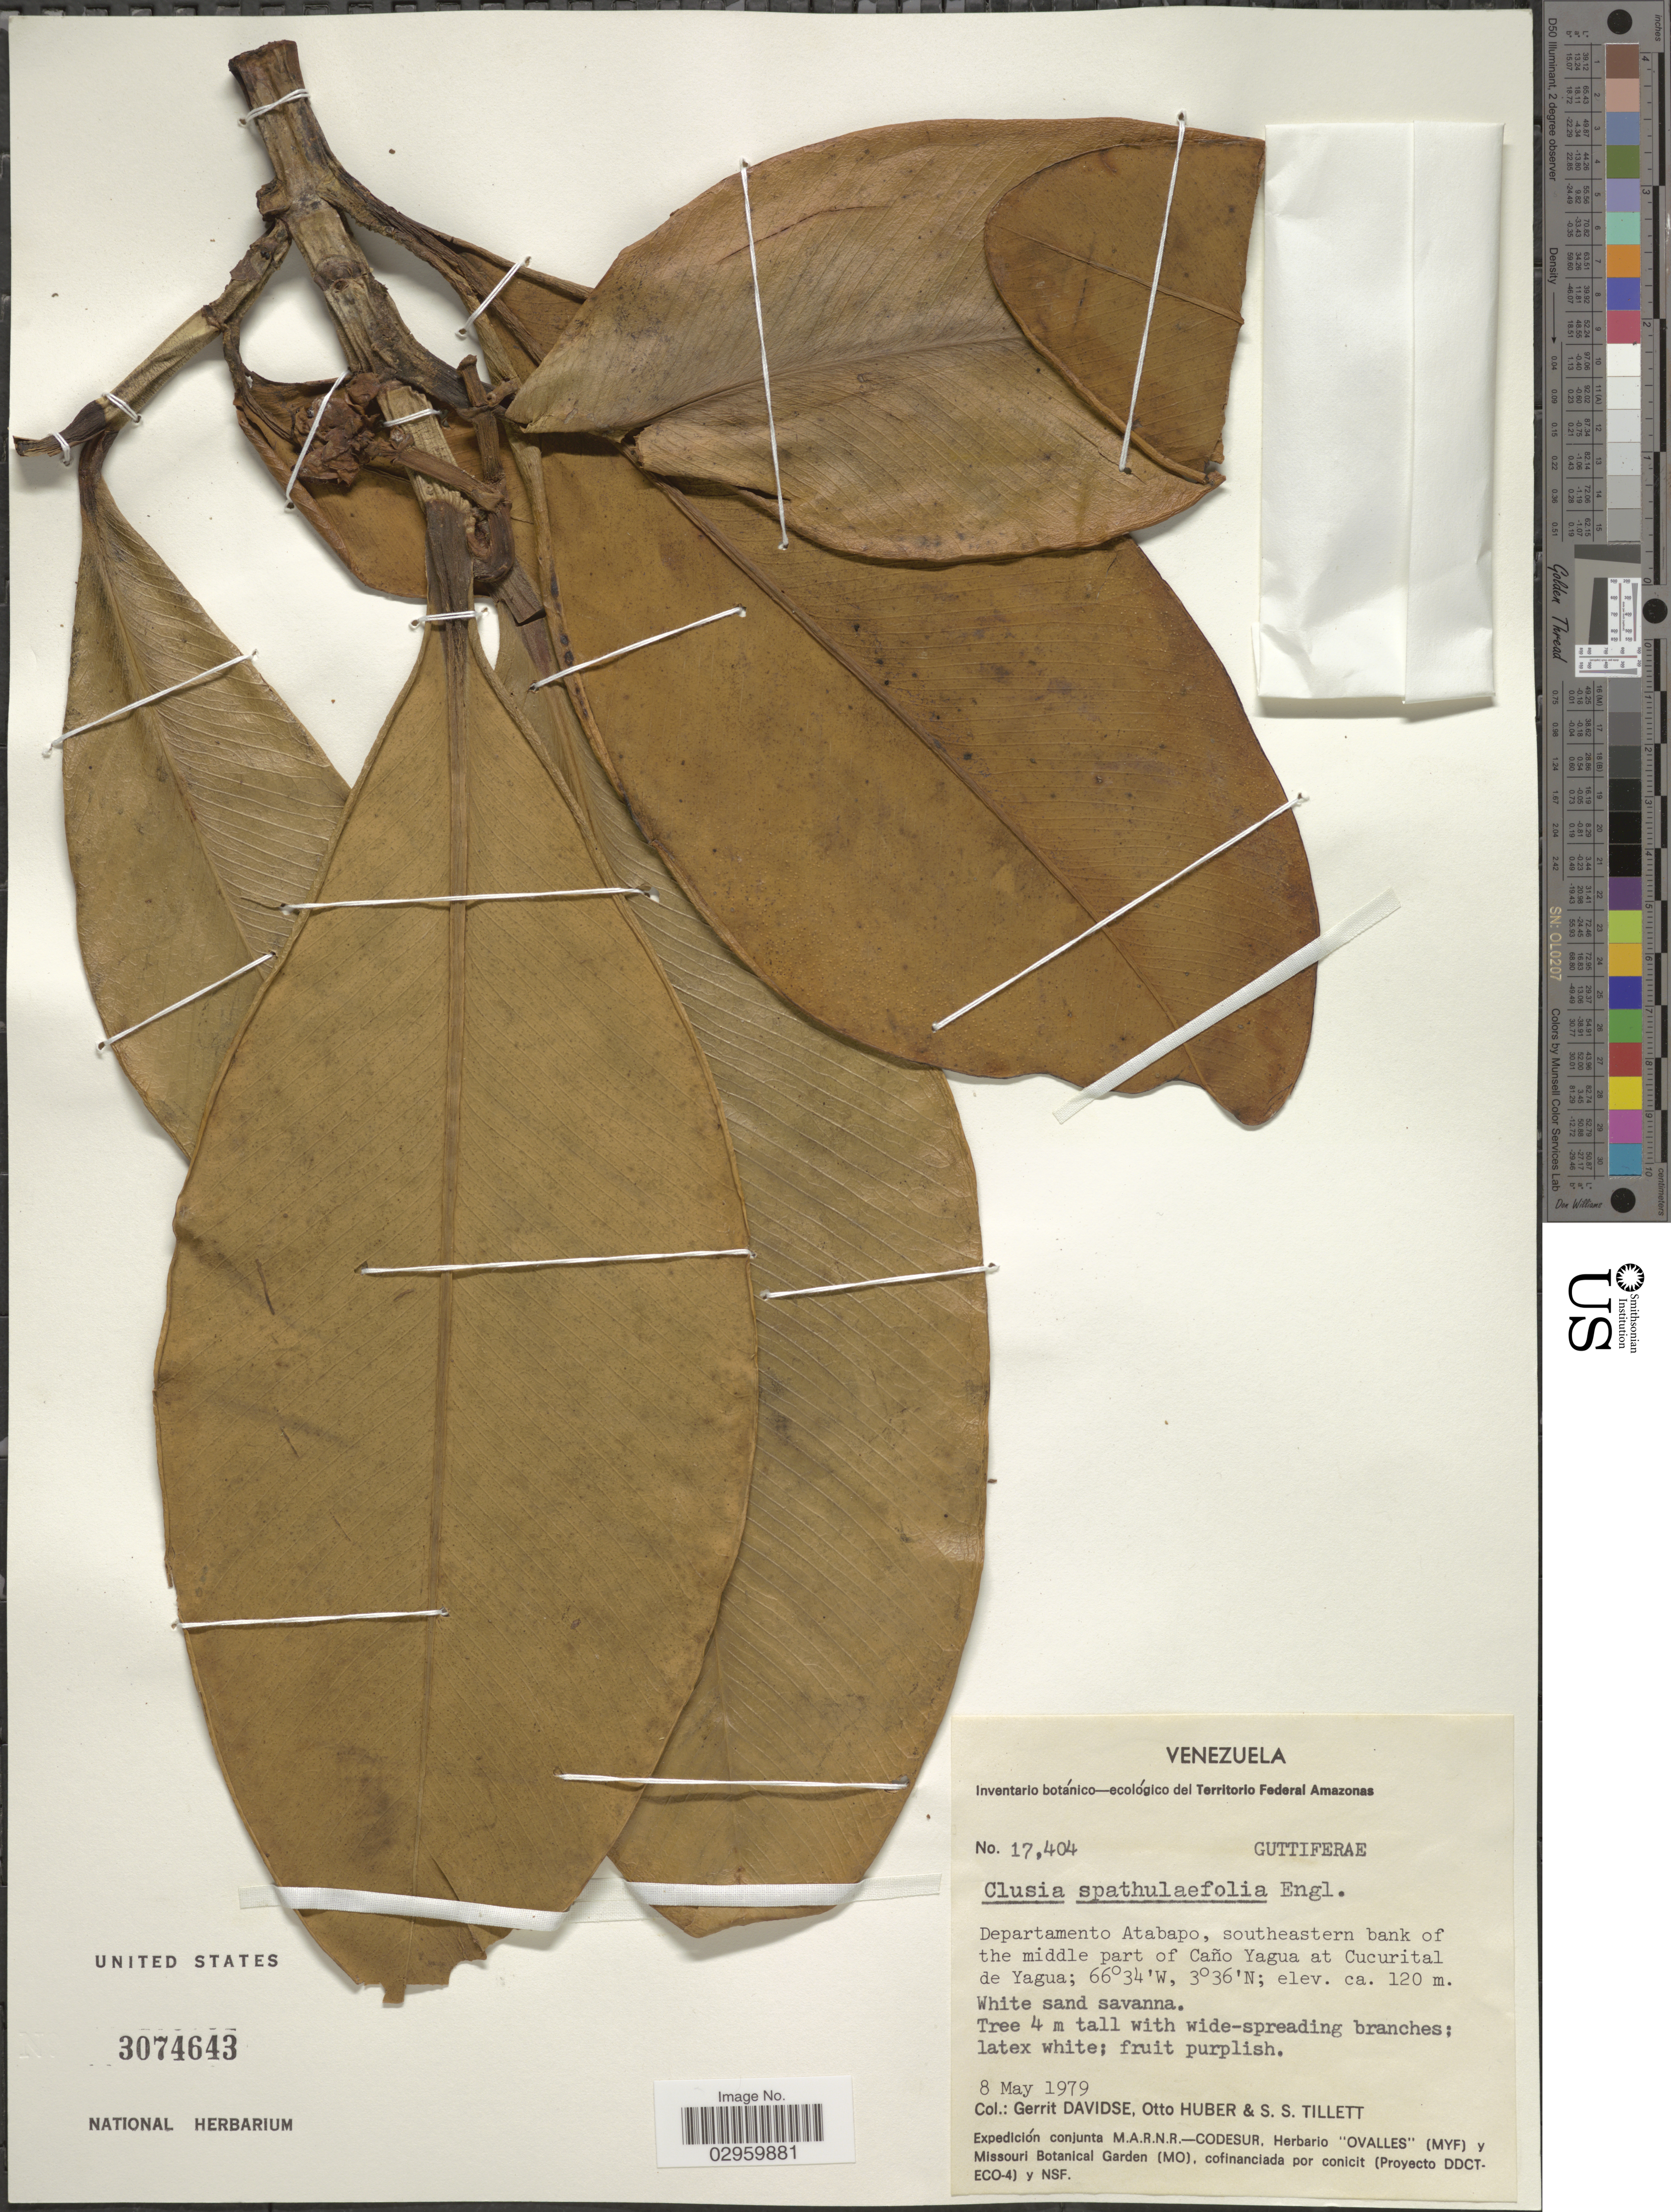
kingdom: Plantae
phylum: Tracheophyta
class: Magnoliopsida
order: Malpighiales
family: Clusiaceae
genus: Clusia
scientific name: Clusia spathulifolia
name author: Engl.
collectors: G. Davidse, O. Huber & S. S. Tillett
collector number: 17404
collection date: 1979-05-08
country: Venezuela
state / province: Amazonas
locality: Territorio Federal Amazonas, Departamento Atabapo, southeastern bank of the middle part of Caño Yagua at Cucurital de Yagua.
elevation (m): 120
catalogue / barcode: US 3074643